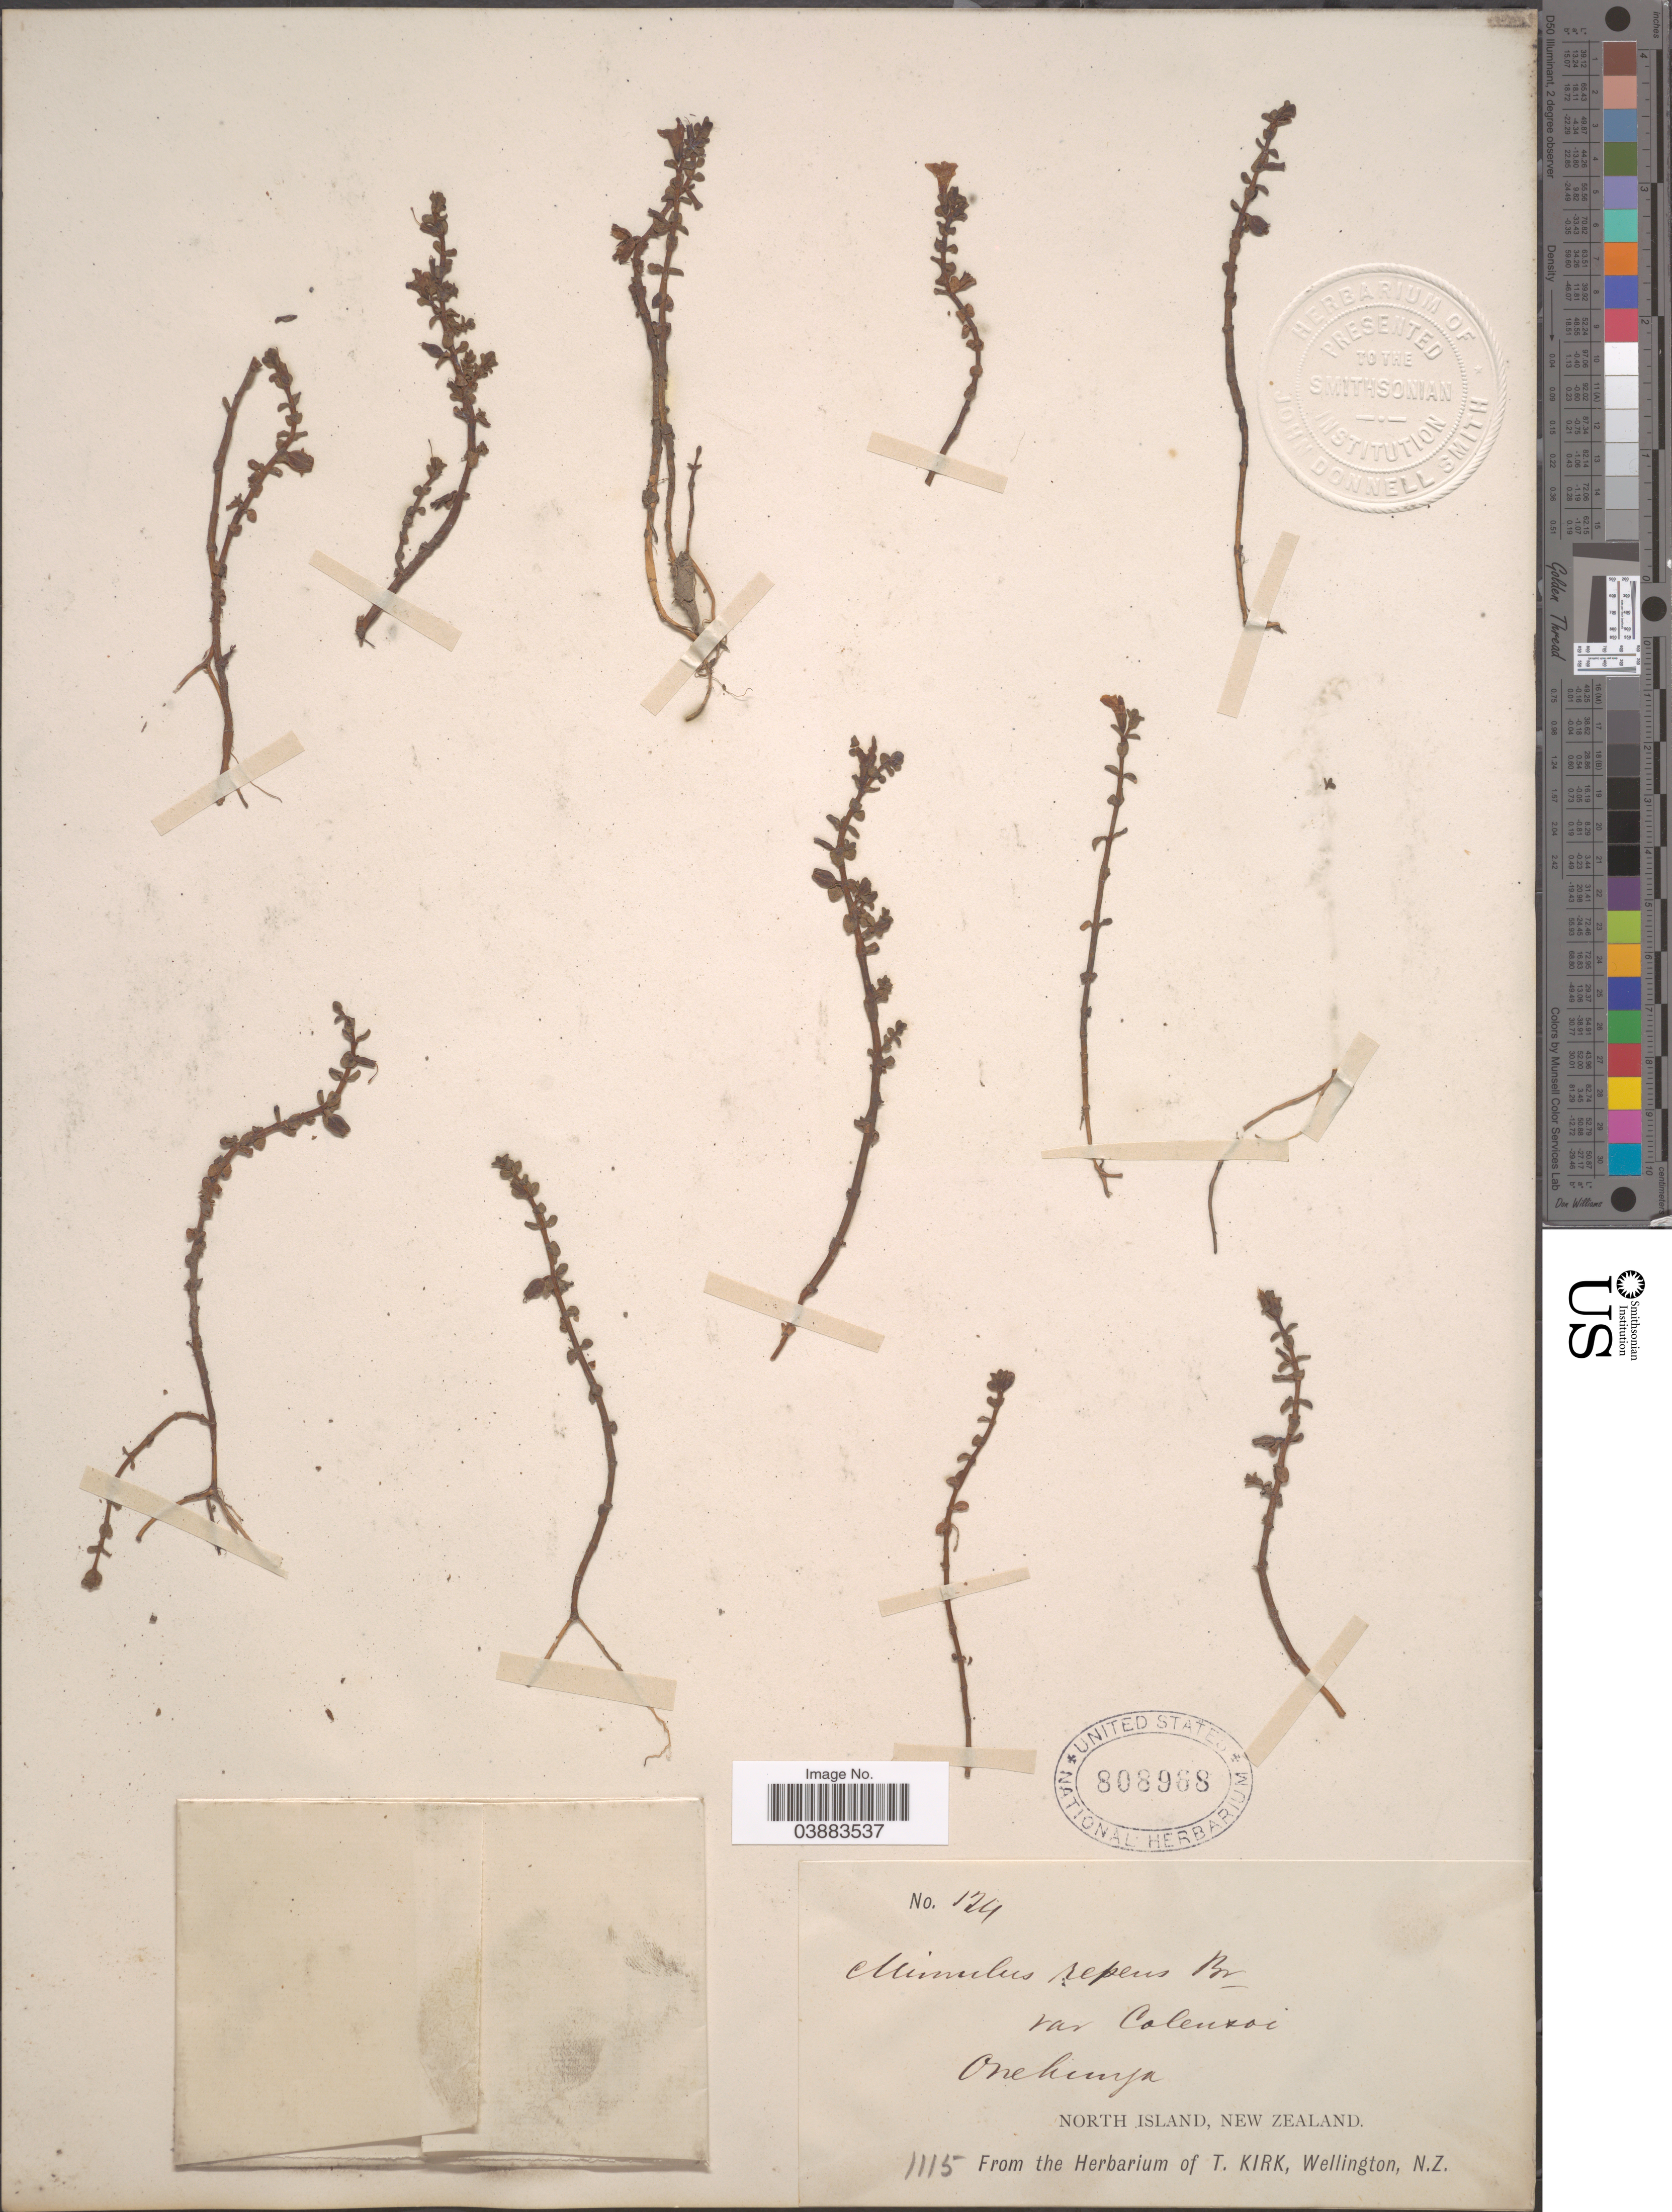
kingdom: Plantae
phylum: Tracheophyta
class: Magnoliopsida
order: Lamiales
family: Phrymaceae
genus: Mimulus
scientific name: Mimulus repens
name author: R. Br.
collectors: ex herb. T. Kirk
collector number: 124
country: New Zealand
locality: Onehunga. North Island.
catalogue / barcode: US 808988